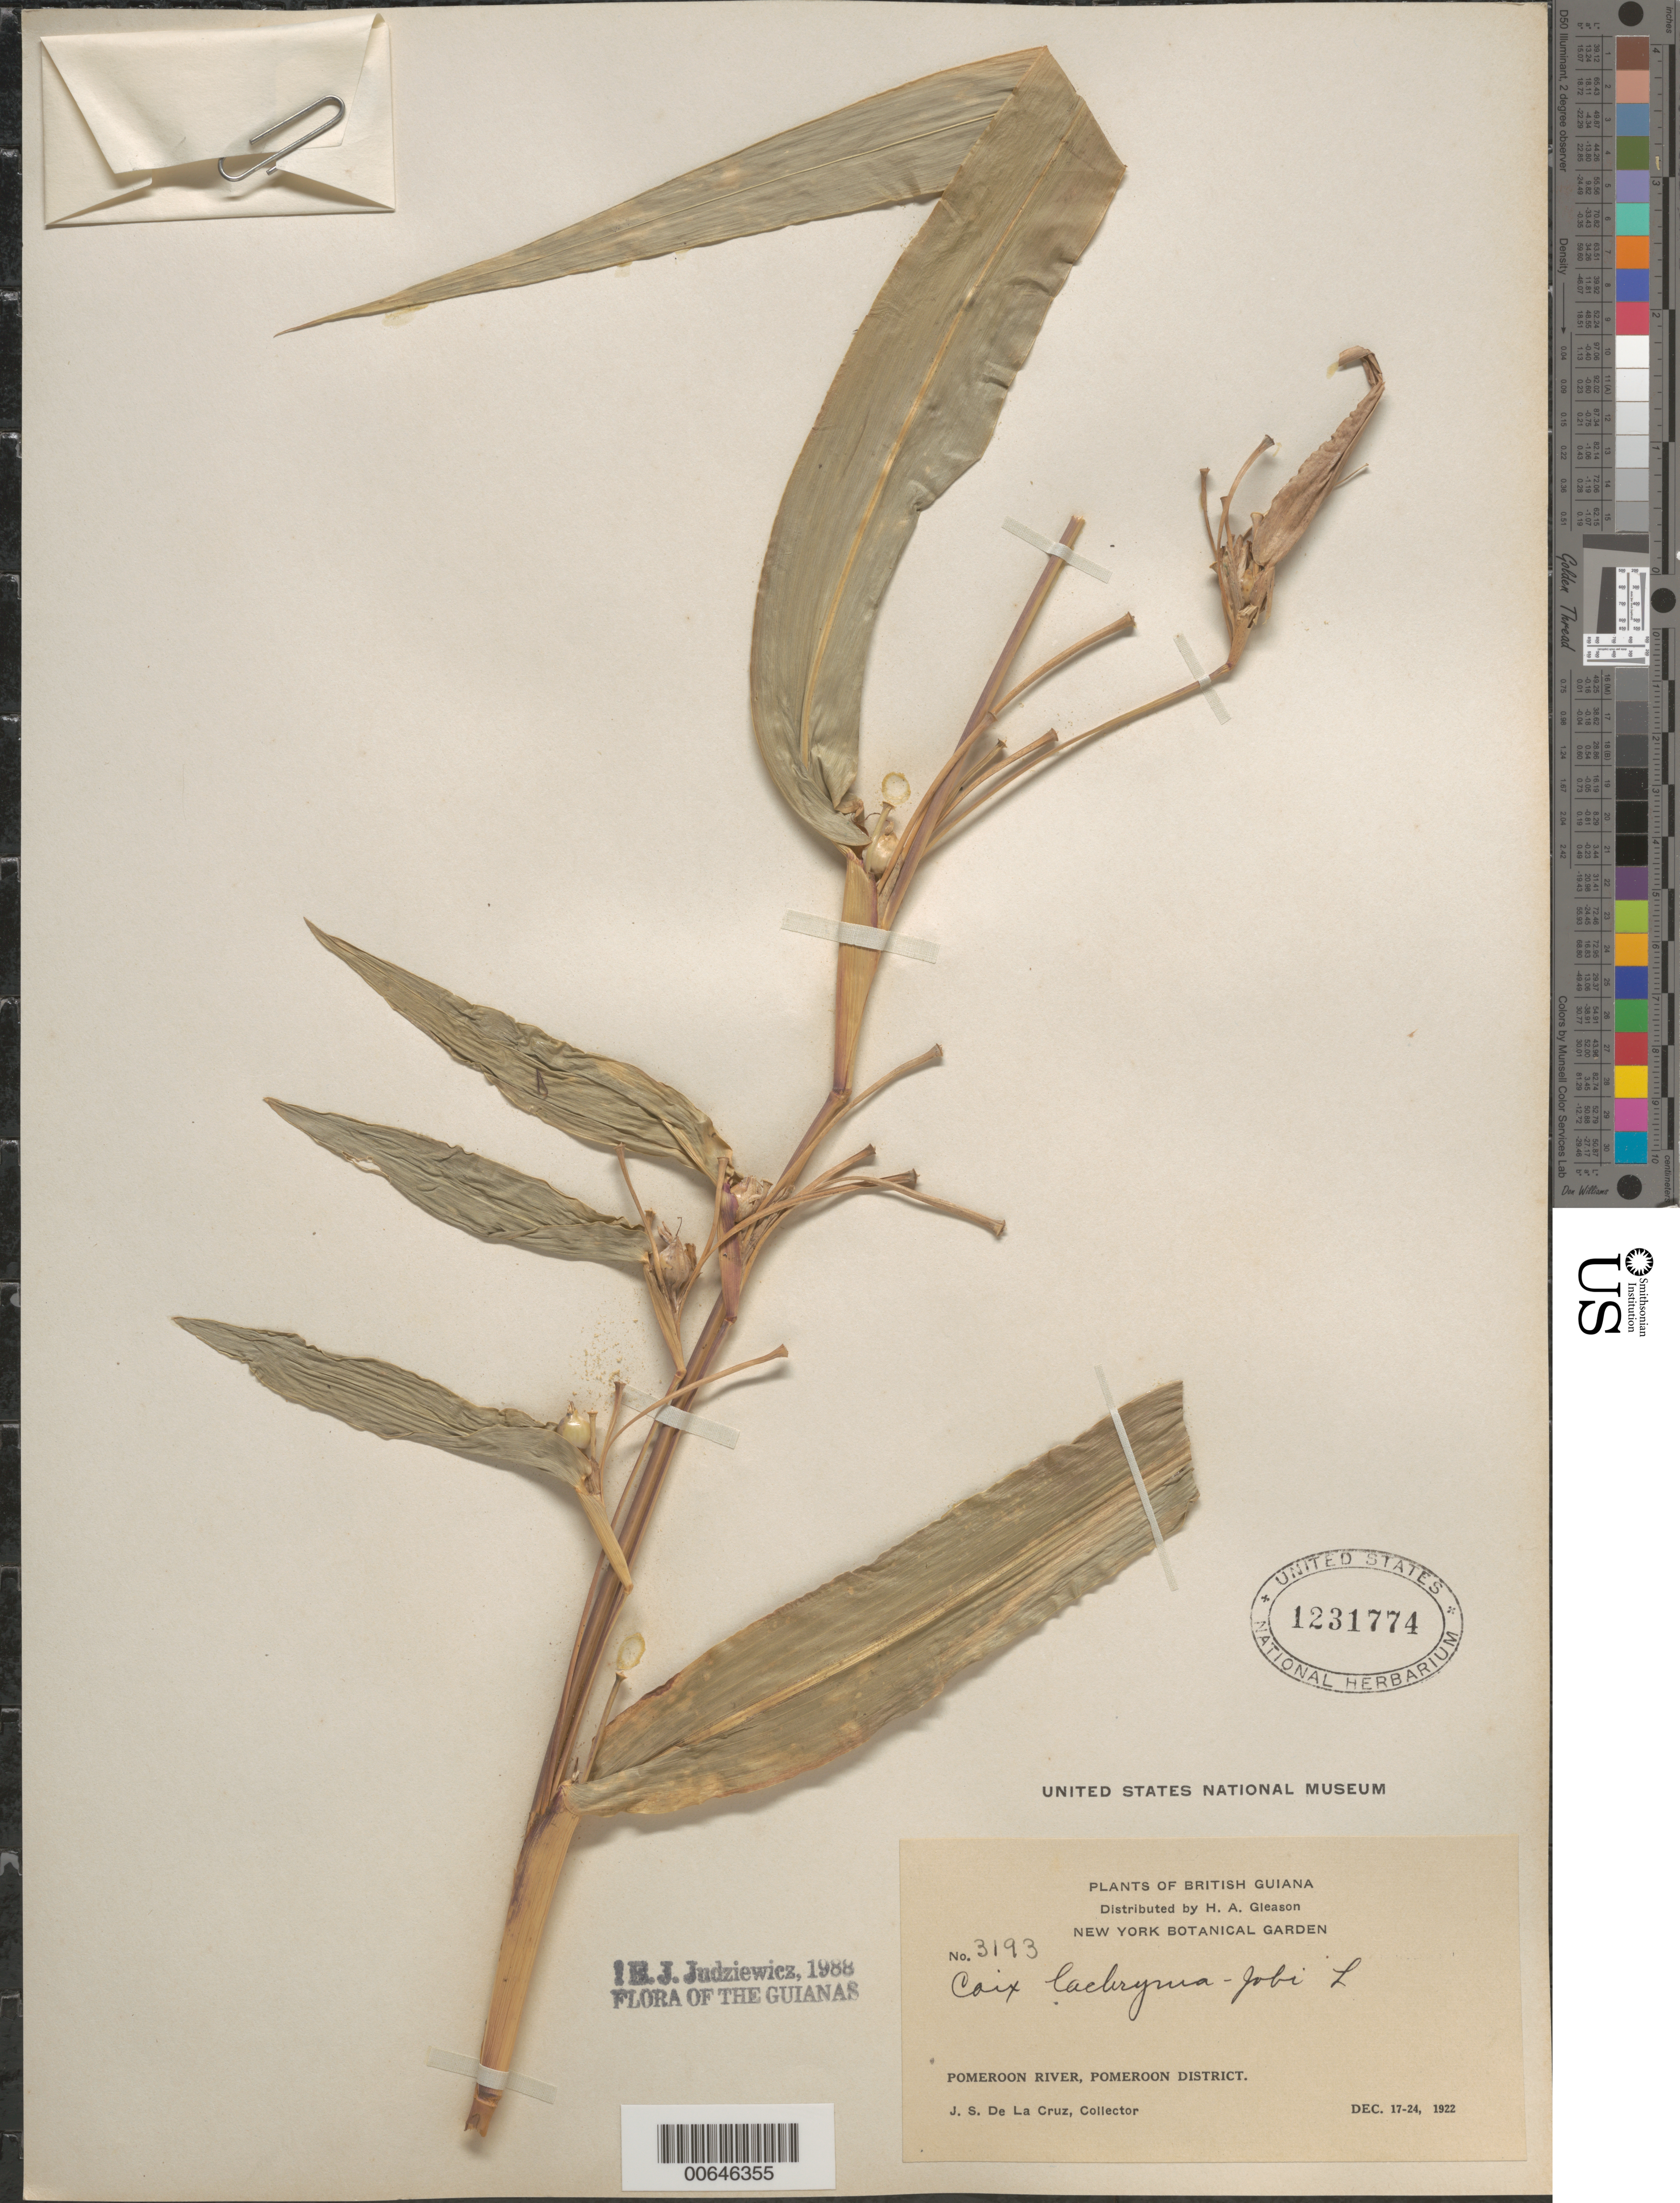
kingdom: Plantae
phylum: Tracheophyta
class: Liliopsida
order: Poales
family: Poaceae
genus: Coix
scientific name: Coix lacryma-jobi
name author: L.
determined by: Judziewicz, E. J.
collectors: J. S. de la Cruz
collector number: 3193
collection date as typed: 17-Dec-22 to 24-Dec-22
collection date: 1922-12-17/1922-12-24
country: Guyana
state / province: Pomeroon-Supenaam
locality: Pomeroon R.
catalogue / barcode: US 1231774